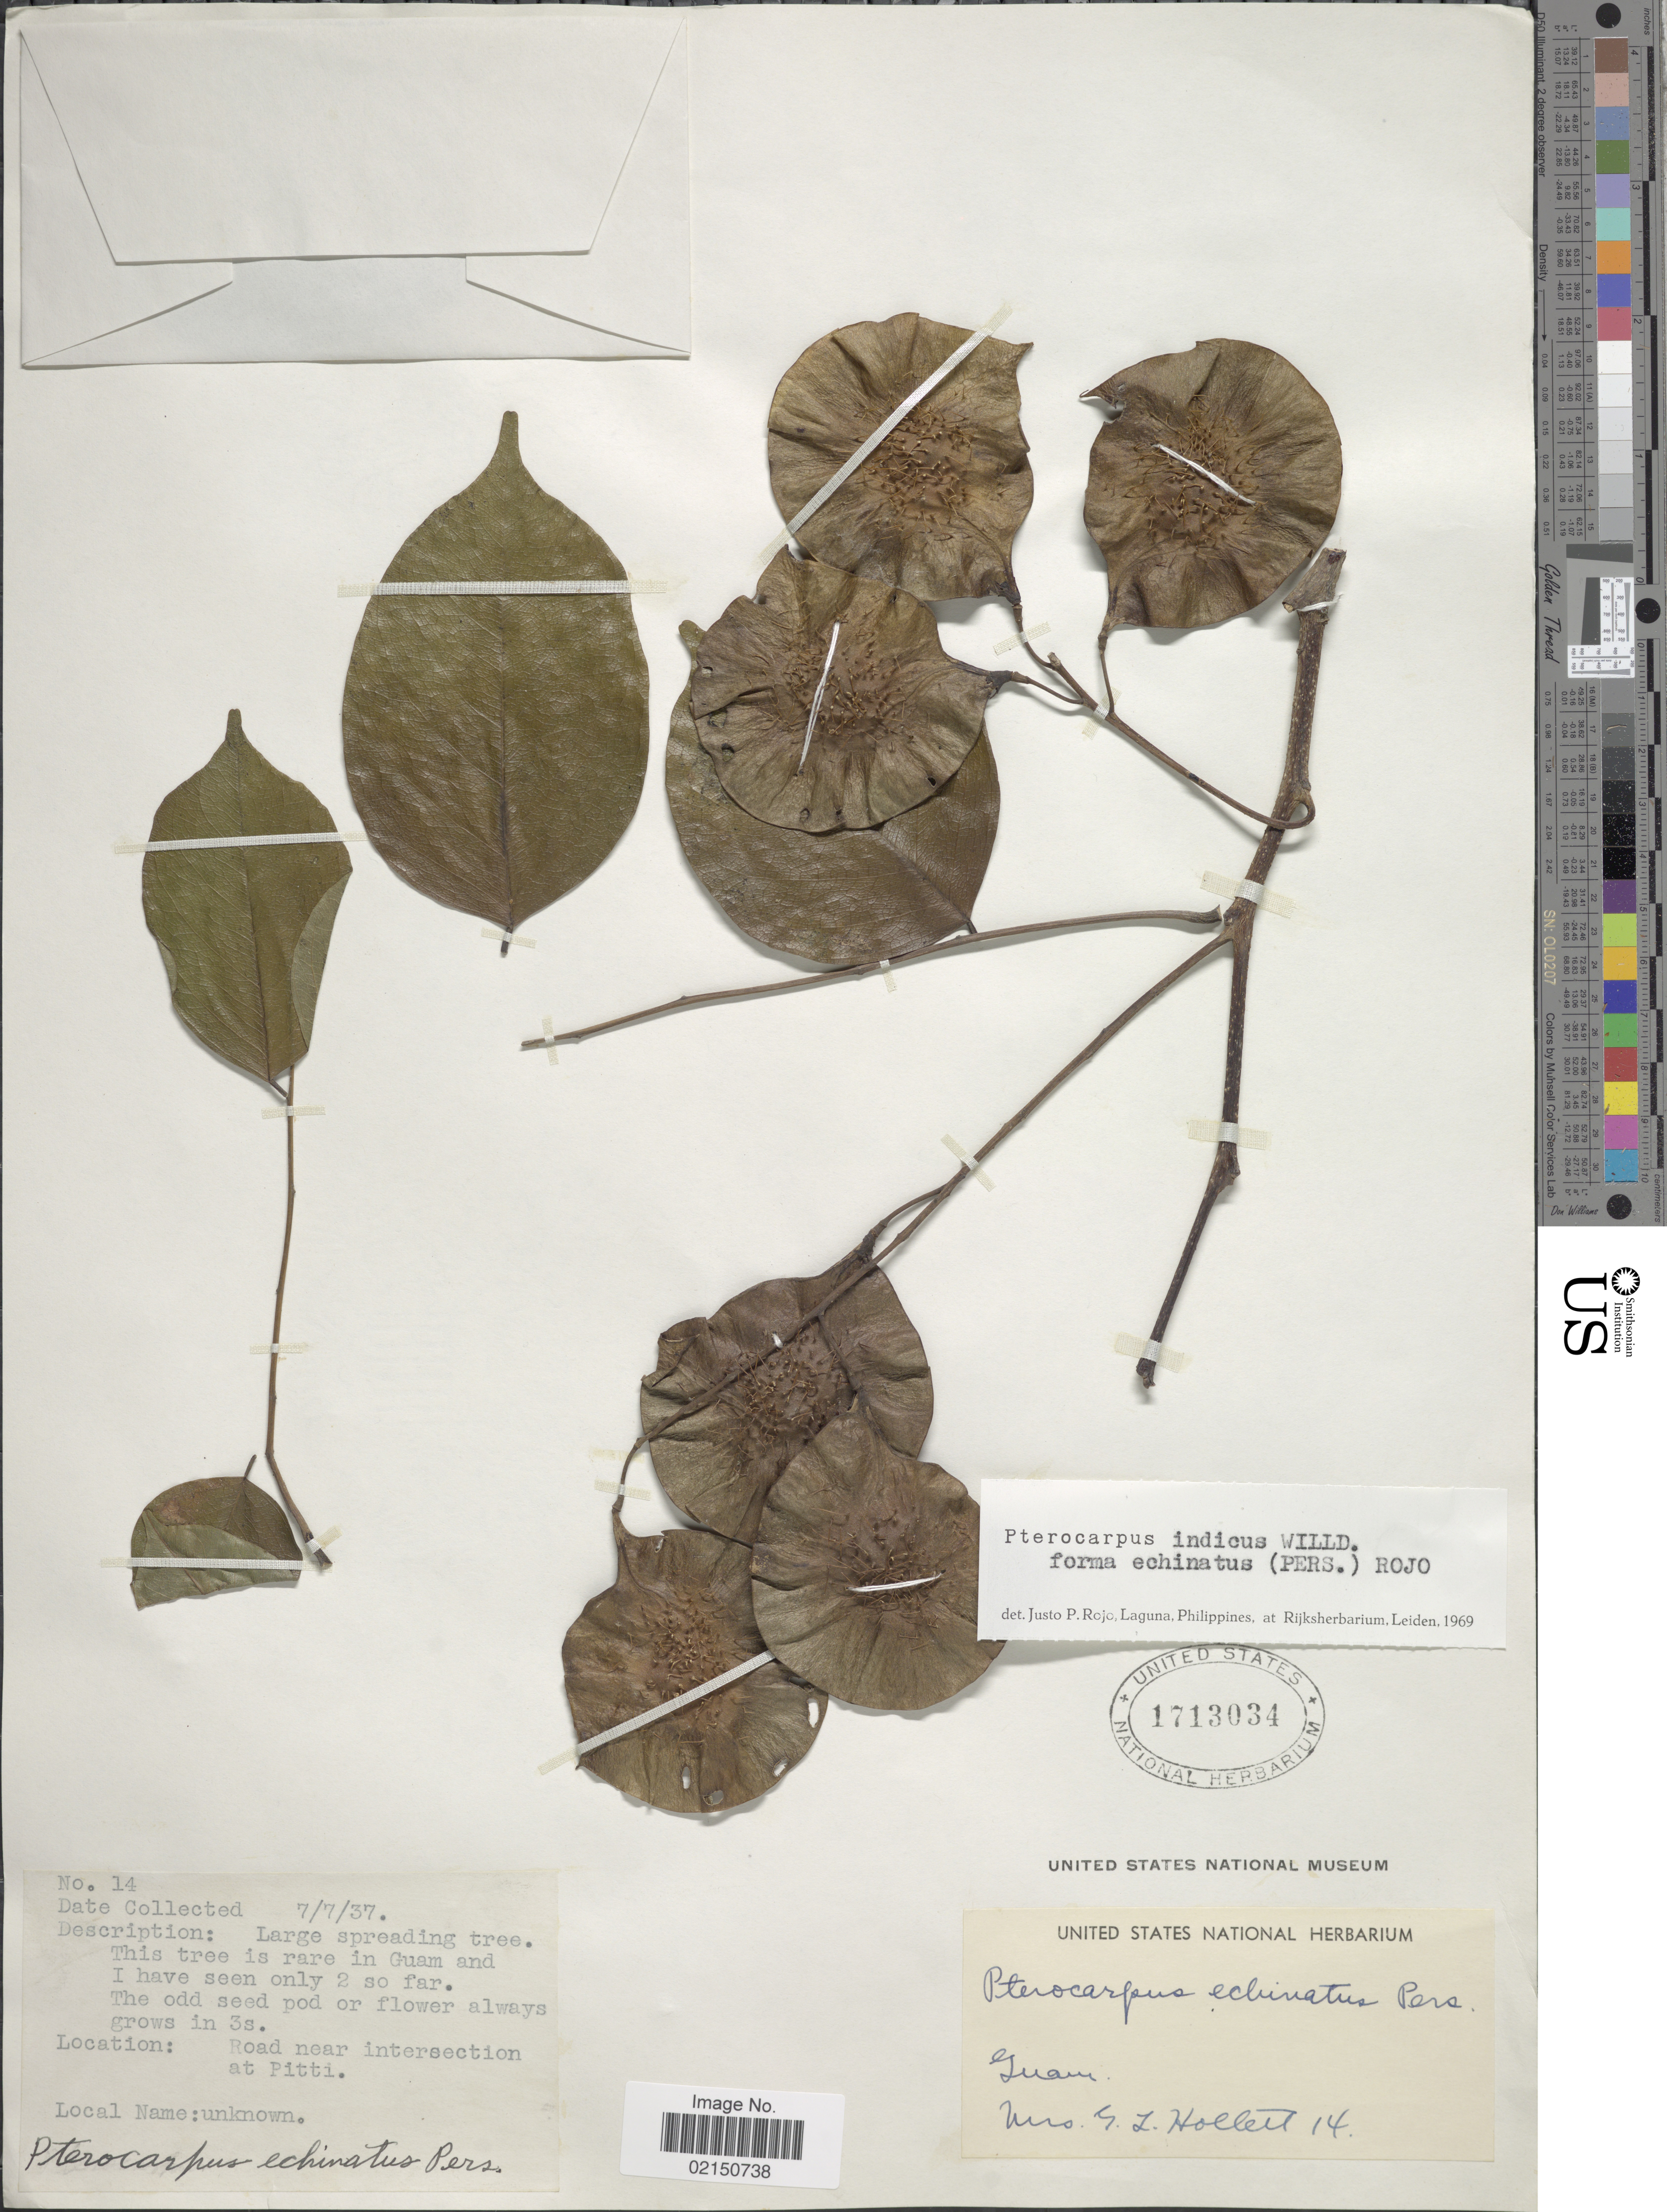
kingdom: Plantae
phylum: Tracheophyta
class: Magnoliopsida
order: Fabales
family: Fabaceae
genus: Pterocarpus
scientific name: Pterocarpus indicus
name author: Willd.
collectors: G. Hollett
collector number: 14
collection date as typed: Transcribed d/m/y: 7/7/37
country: Guam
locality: Road near intersection at Pitti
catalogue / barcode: US 1713034